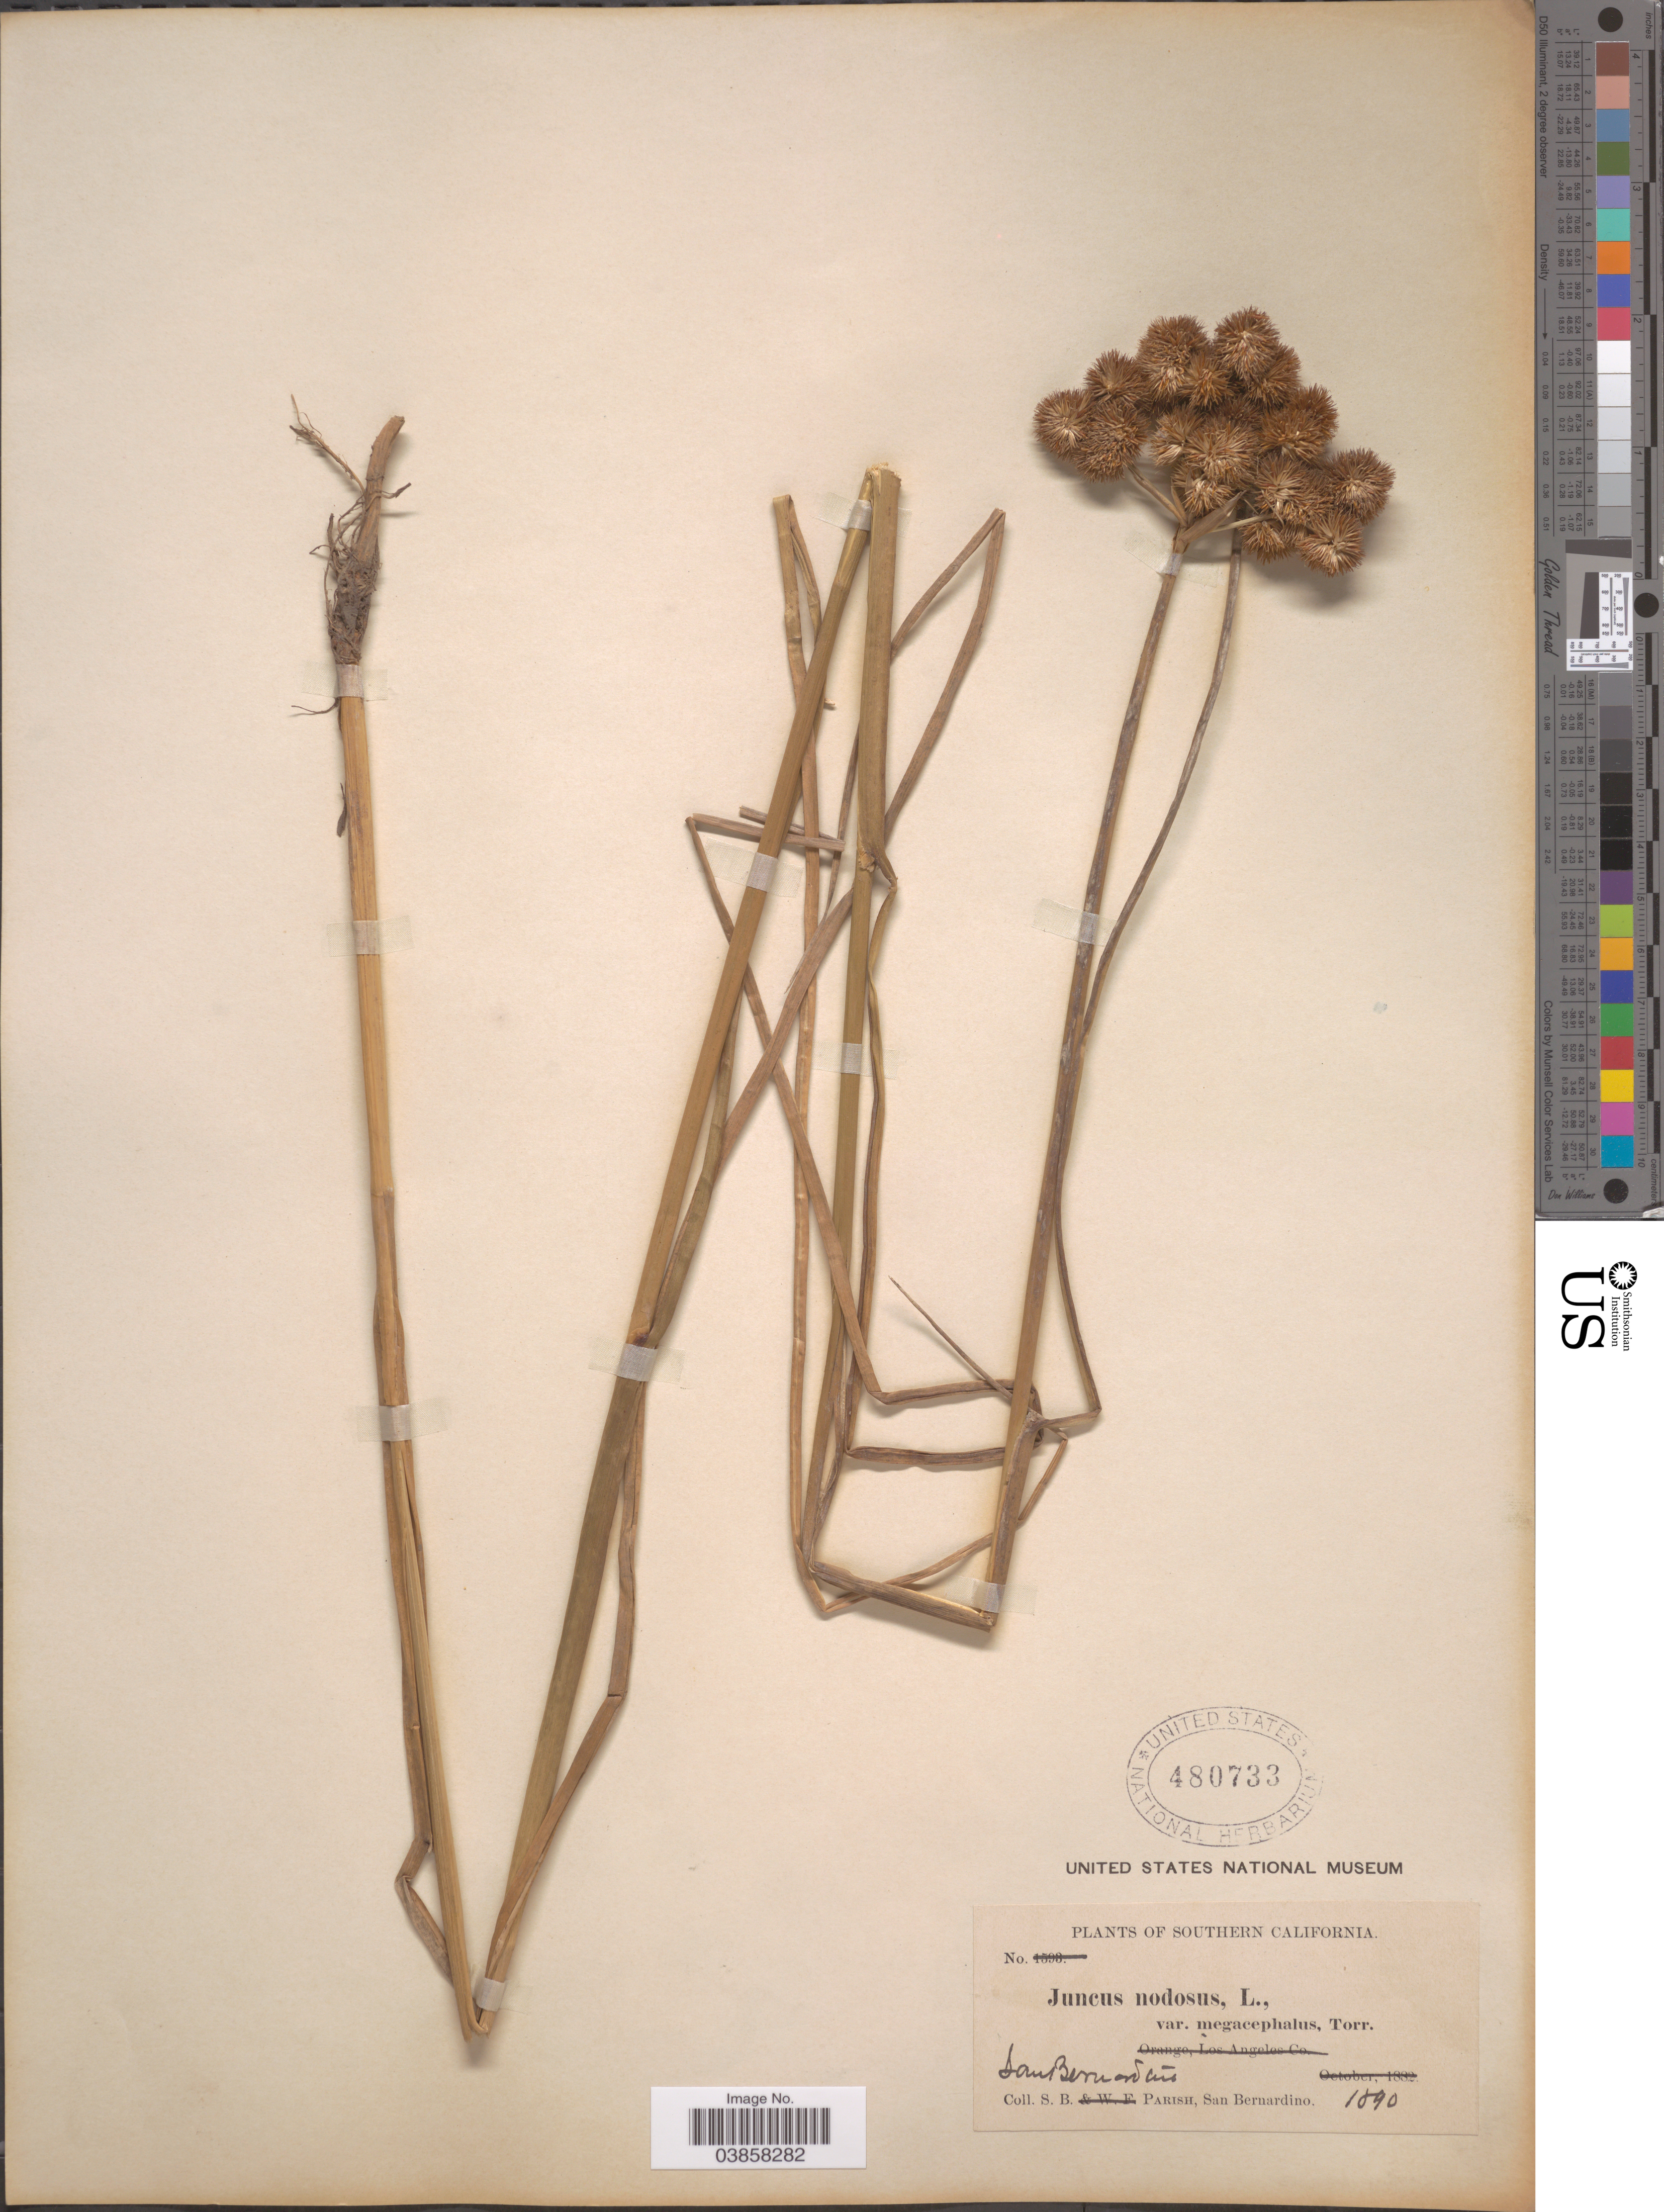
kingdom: Plantae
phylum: Tracheophyta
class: Liliopsida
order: Poales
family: Juncaceae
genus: Juncus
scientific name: Juncus torreyi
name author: Coville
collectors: S. B. Parish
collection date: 1890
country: United States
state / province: California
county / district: San Bernardino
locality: Southern California. San Bernardino.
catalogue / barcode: US 480733